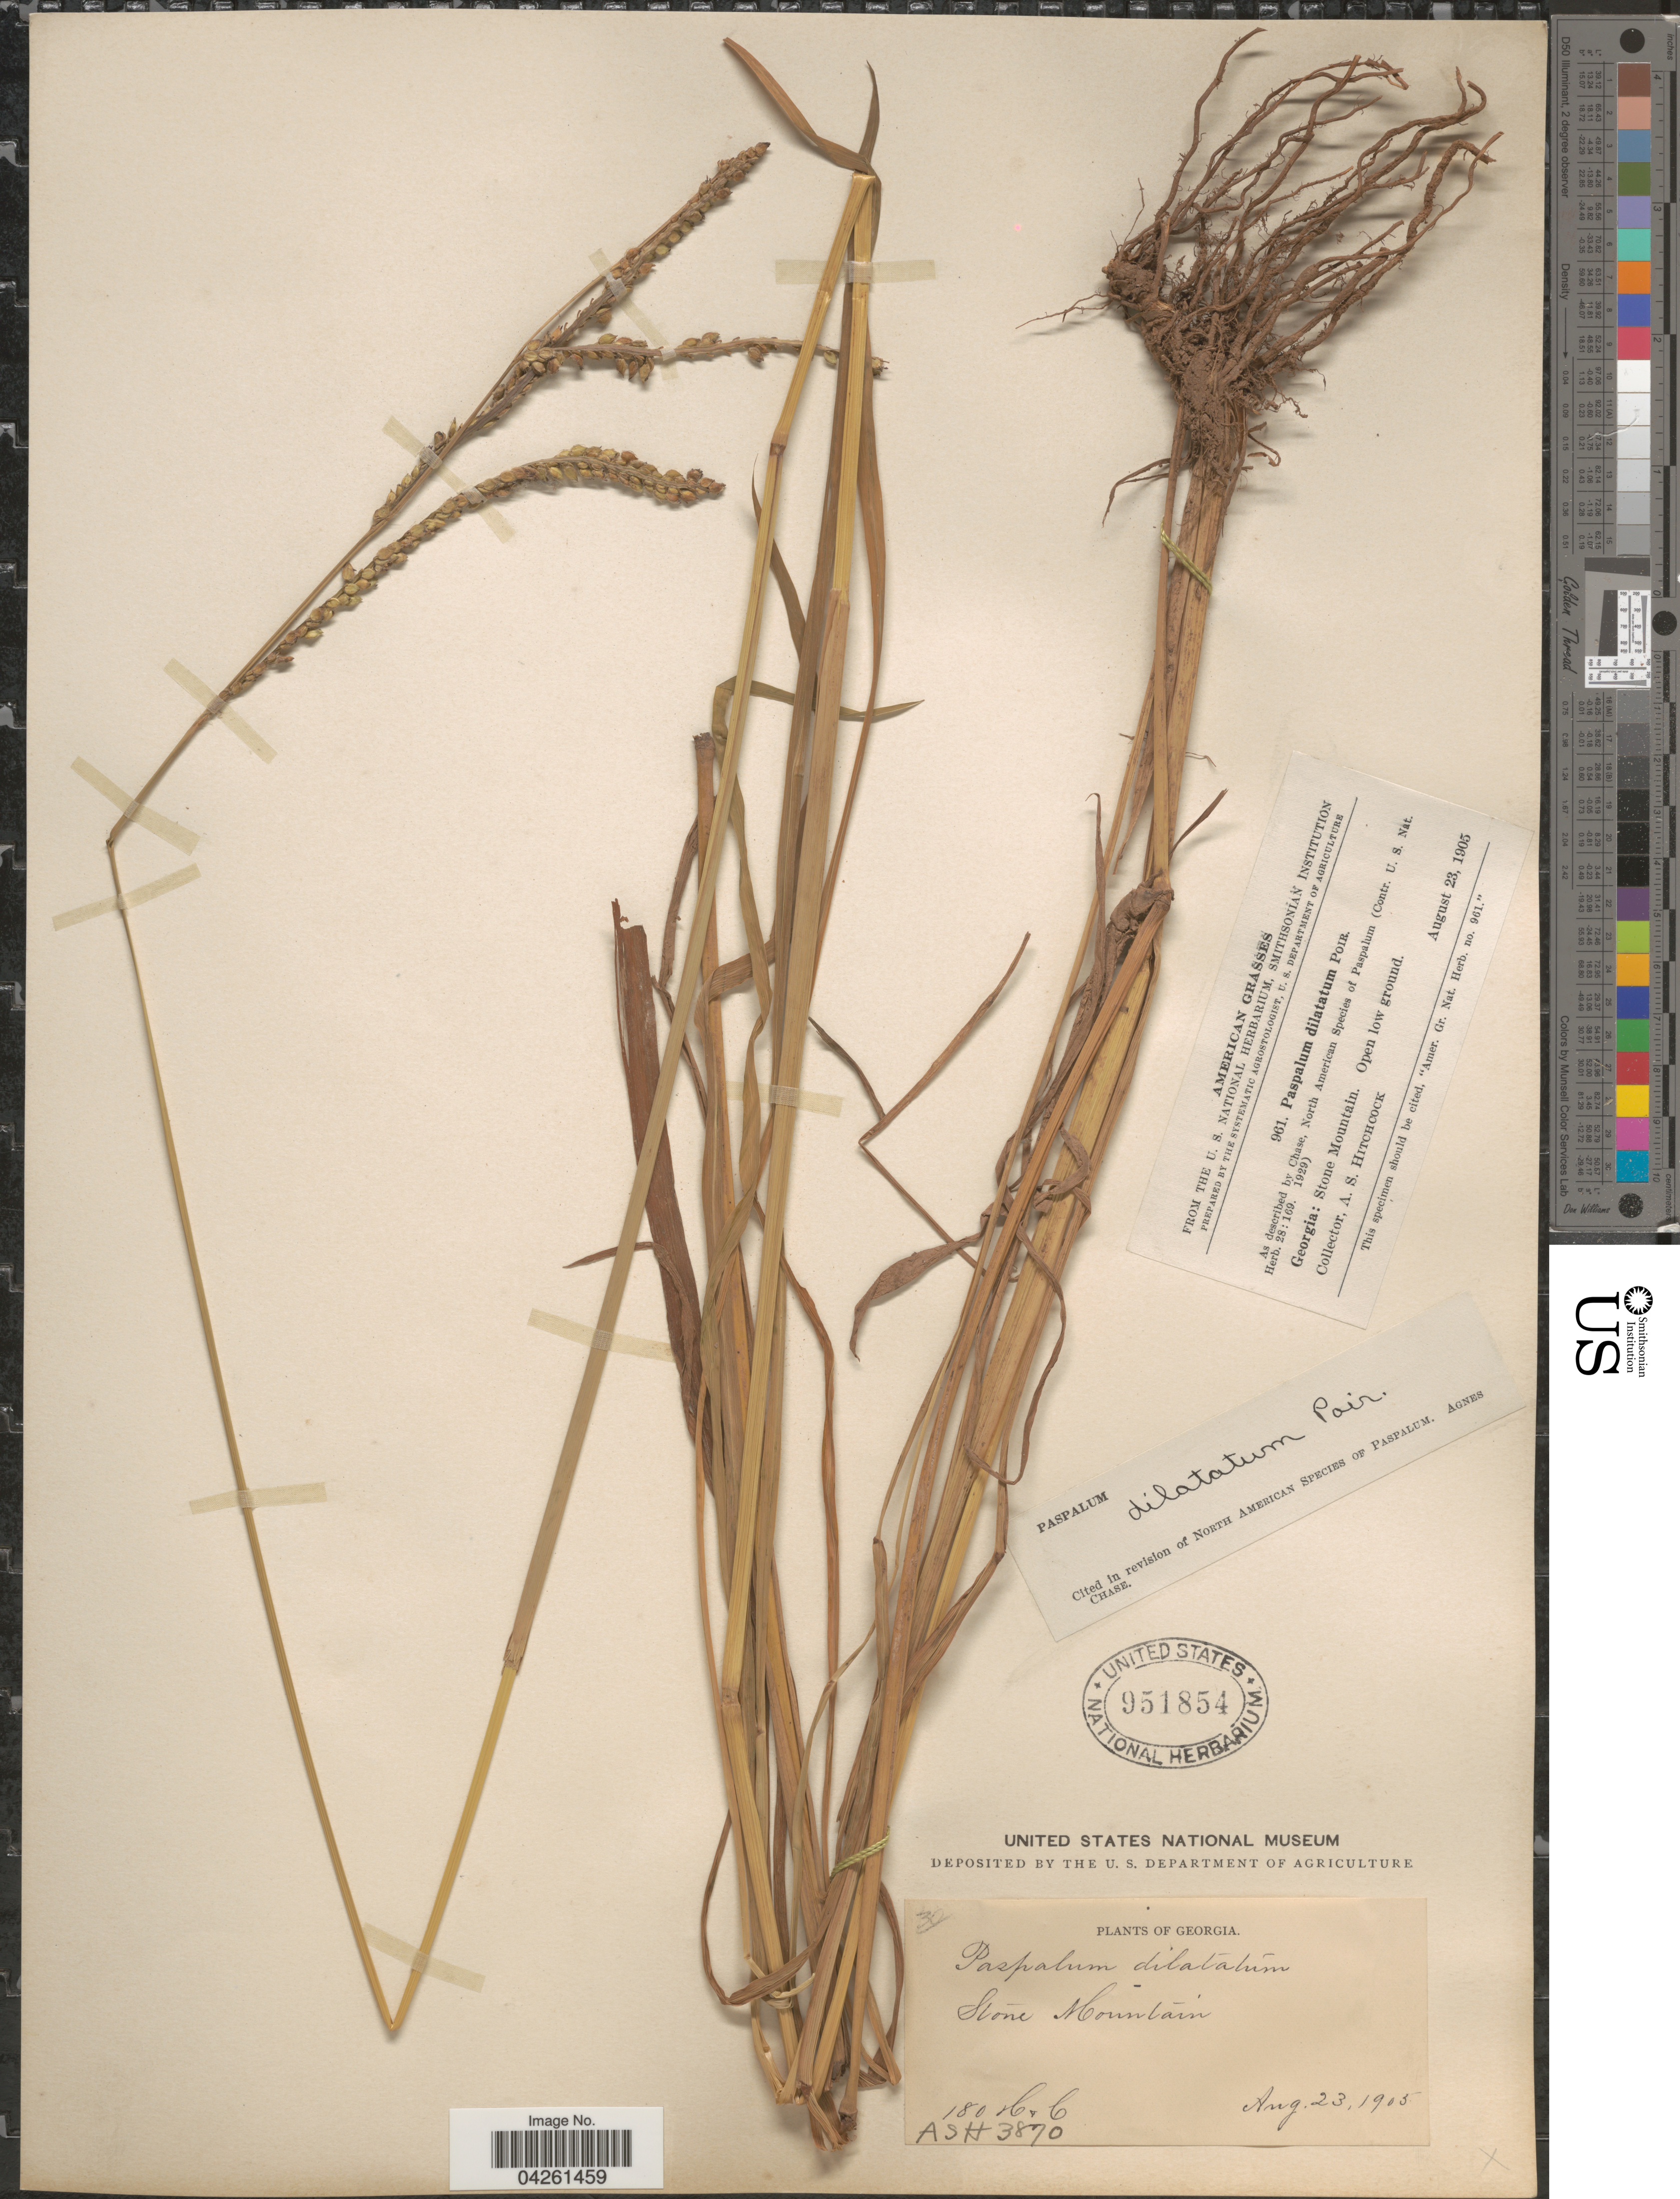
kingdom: Plantae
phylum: Tracheophyta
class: Liliopsida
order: Poales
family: Poaceae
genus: Paspalum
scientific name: Paspalum dilatatum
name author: Poir.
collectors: A. S. Hitchcock & C.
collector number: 180/961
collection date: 1905-08-23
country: United States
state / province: Georgia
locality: Stone Mountain.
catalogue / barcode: US 951854